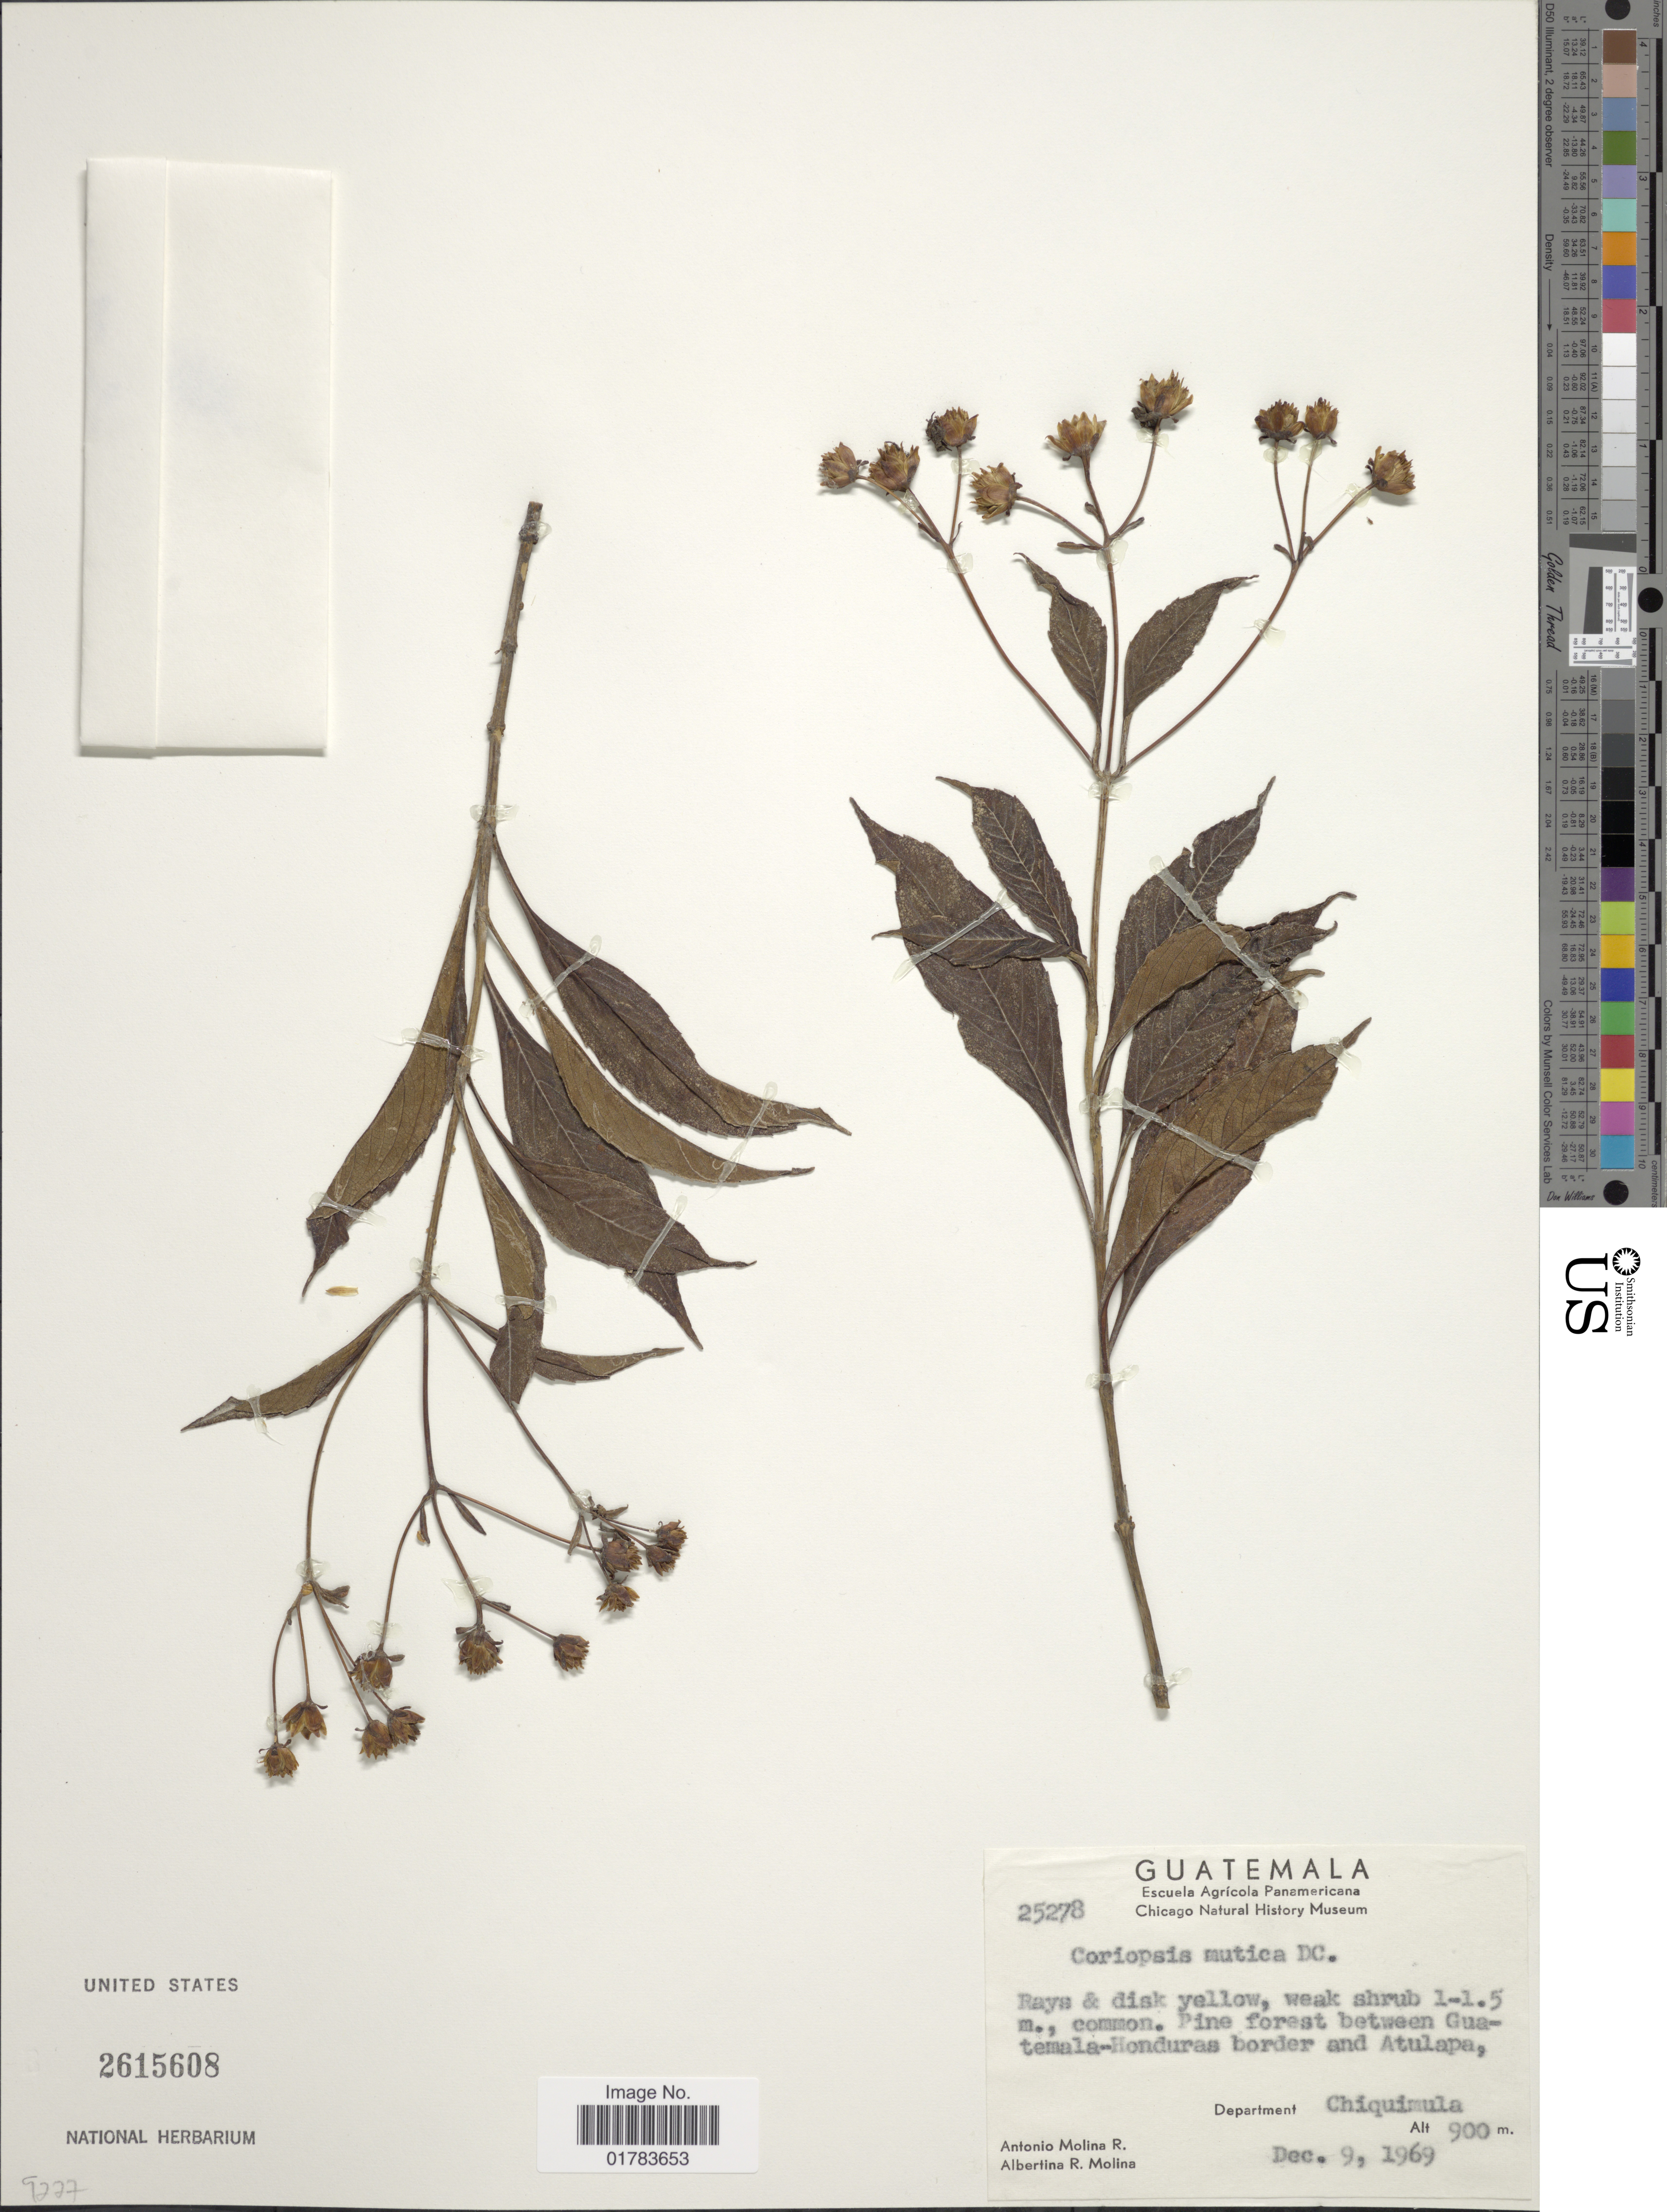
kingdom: Plantae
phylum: Tracheophyta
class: Magnoliopsida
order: Asterales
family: Asteraceae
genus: Coreopsis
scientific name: Coreopsis mutica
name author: DC.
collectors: A. Molina R. & A. R. Molina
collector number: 25278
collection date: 1969-12-09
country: Guatemala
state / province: Chiquimula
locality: Pine forest between Guatemala-Honduras border and Atulapa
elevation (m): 900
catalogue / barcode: US 2615608